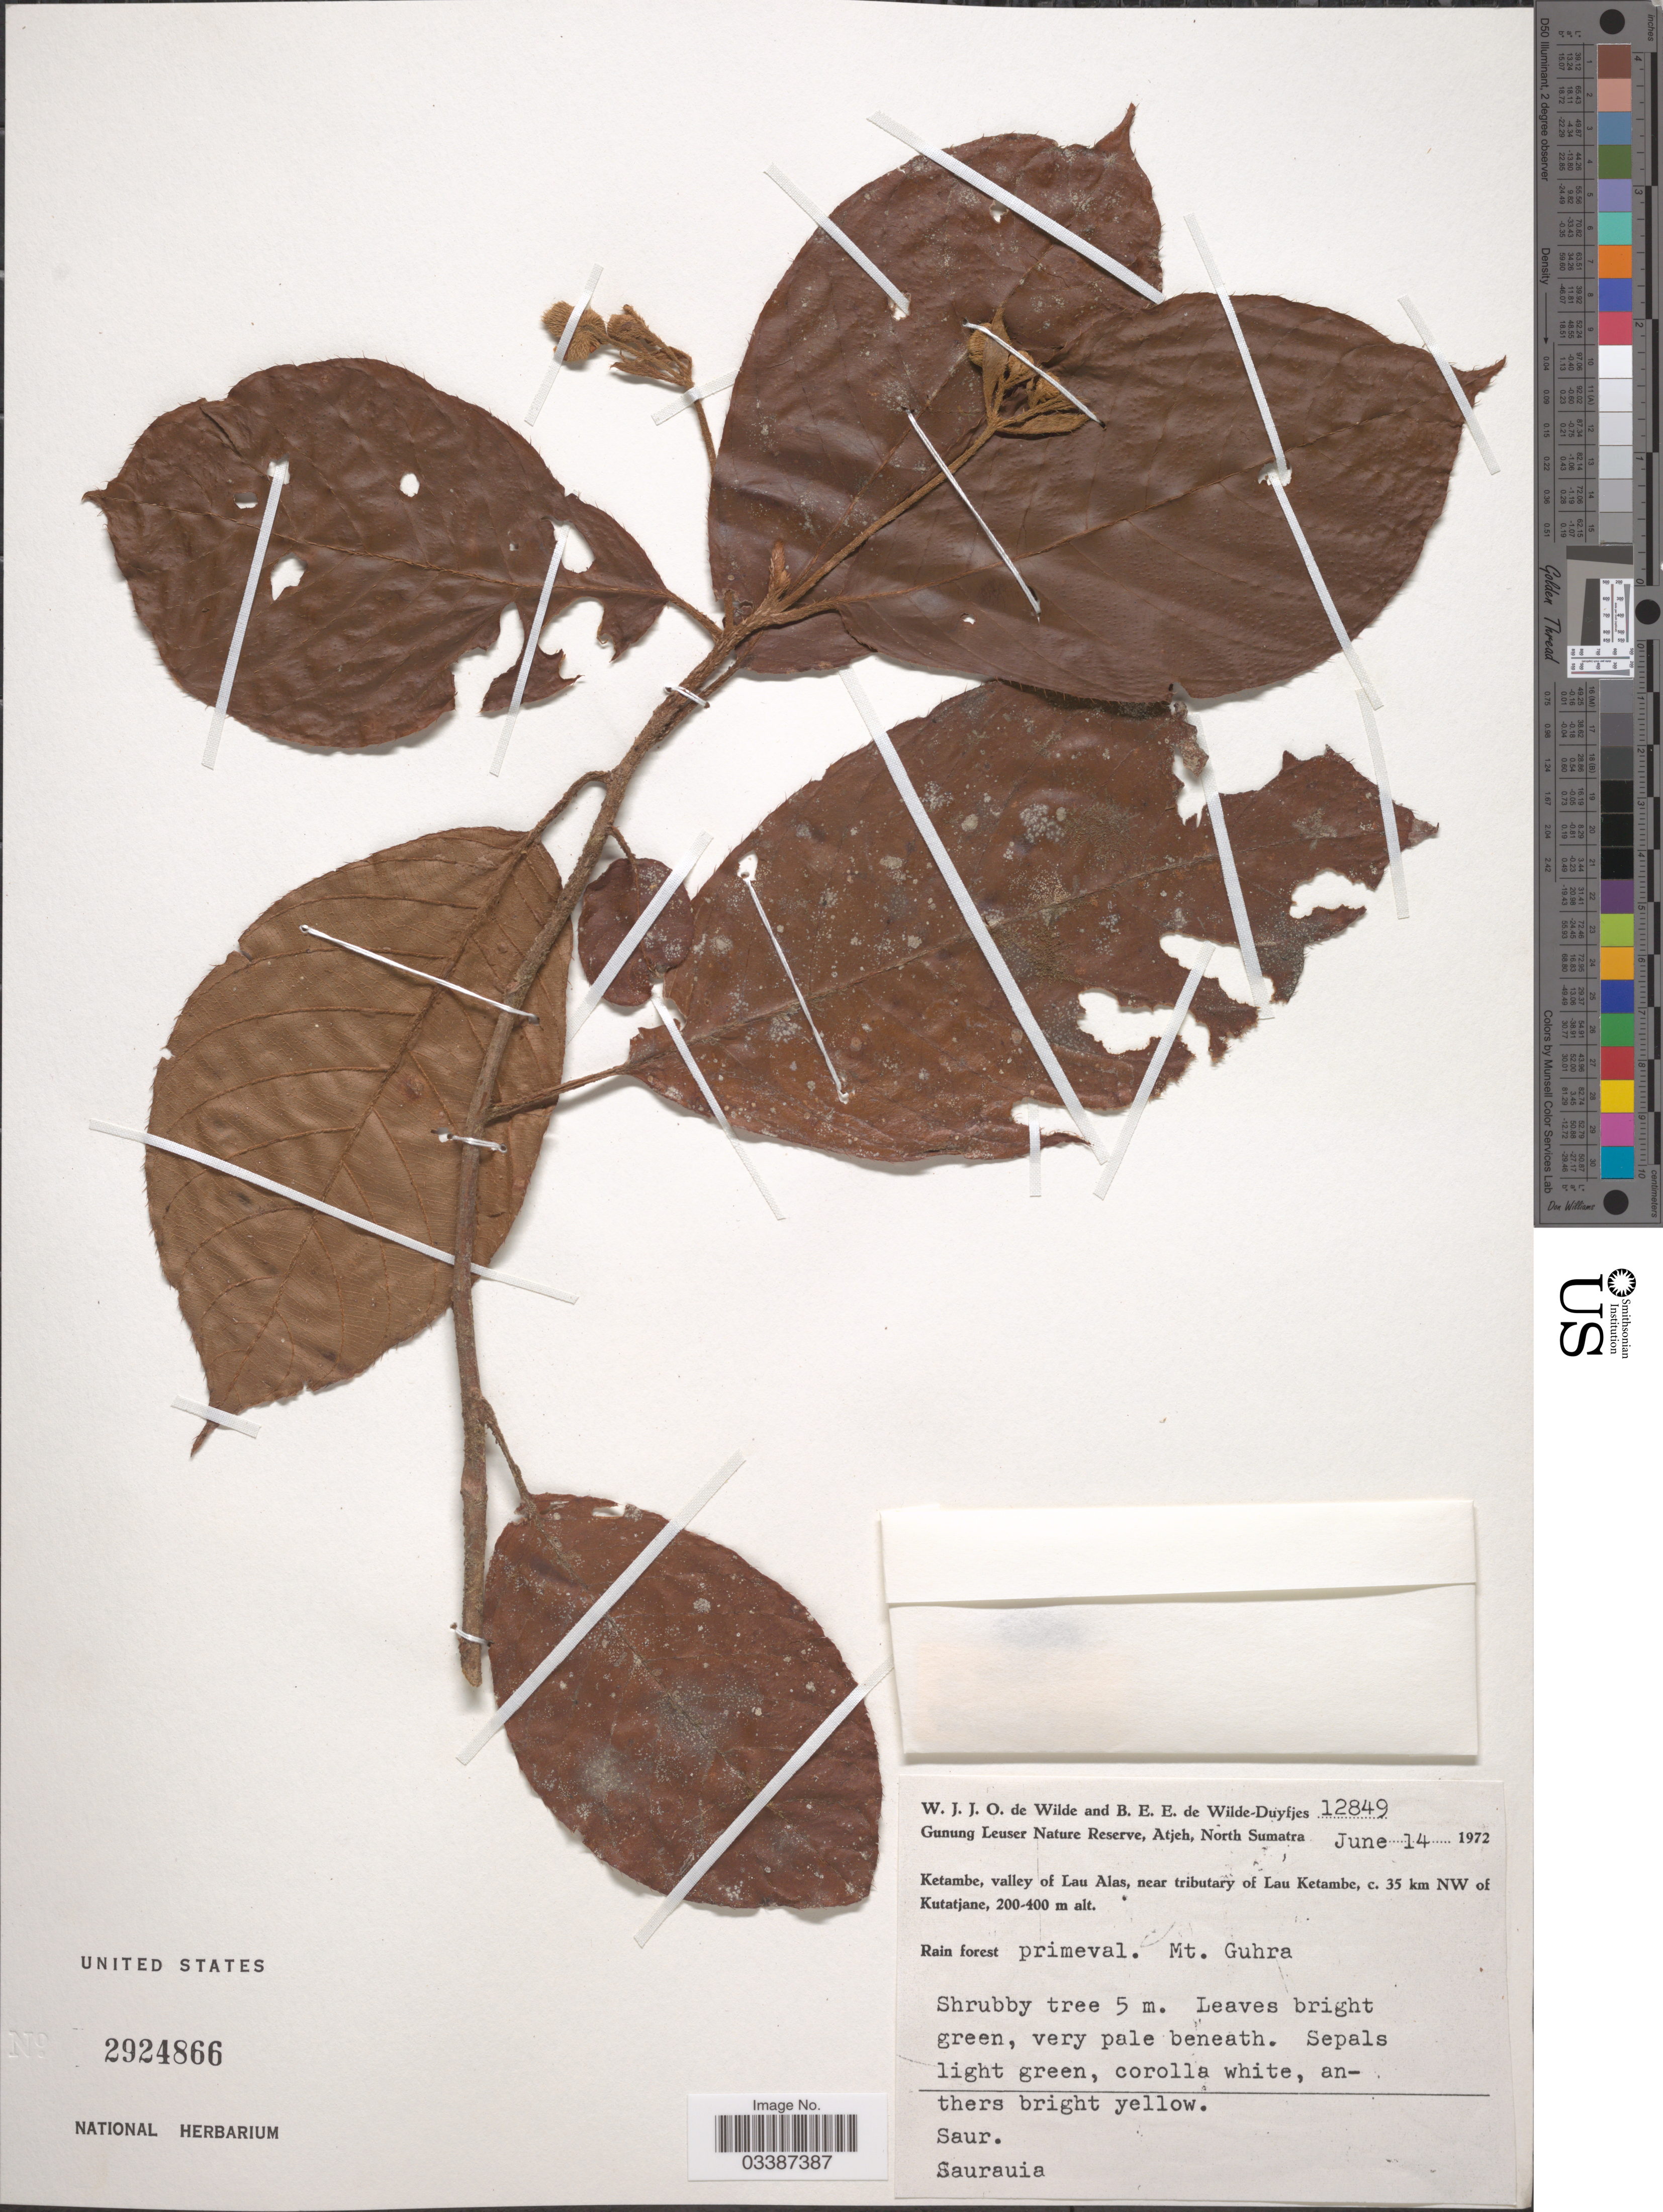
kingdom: Plantae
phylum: Tracheophyta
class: Magnoliopsida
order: Ericales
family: Actinidiaceae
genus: Saurauia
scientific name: Saurauia sp.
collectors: W. J. de Wilde & B. E. de Wilde-Duyfjes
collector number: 12849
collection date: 1972-06-14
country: Indonesia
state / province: Sumatra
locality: Gunung Leuser Nature Reserve, Atjeh, North Sumatra. Ketambe, valley of Lau Alas, near tributary of Lau Ketambe, c. 35 km NW of Kutatjane. Mt. Guhra.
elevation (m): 200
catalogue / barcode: US 2924866